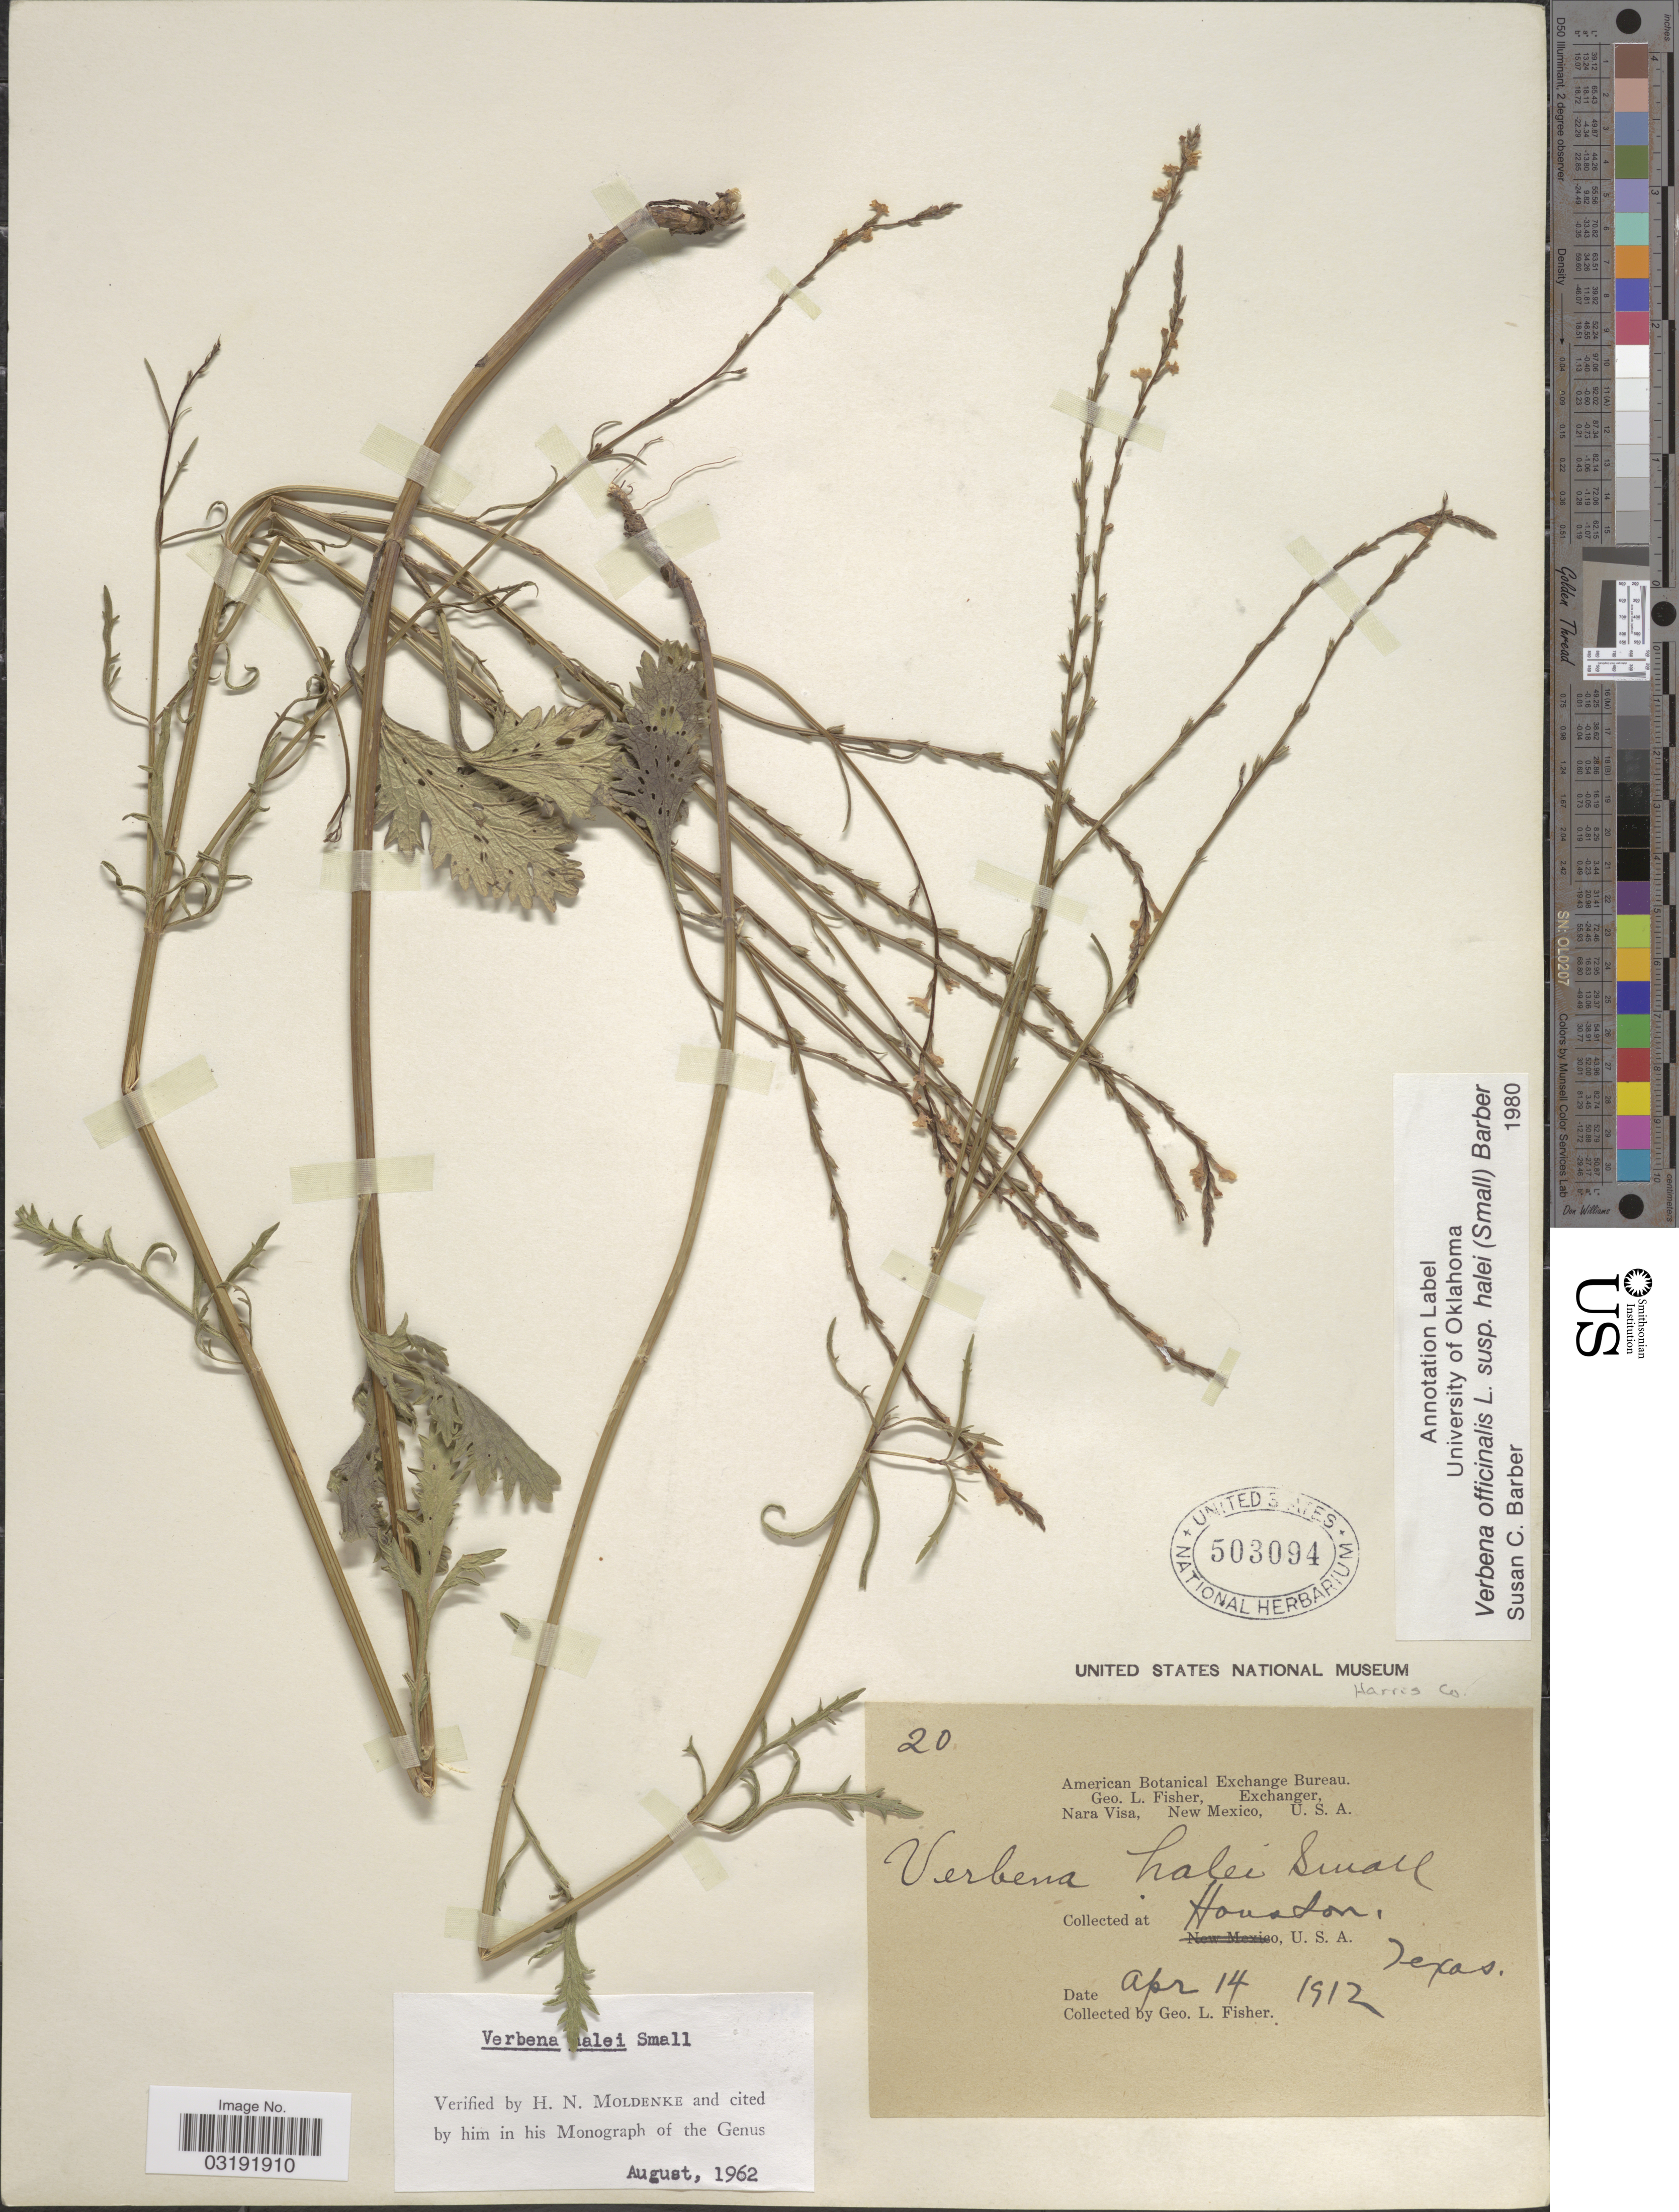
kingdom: Plantae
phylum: Tracheophyta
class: Magnoliopsida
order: Lamiales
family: Verbenaceae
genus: Verbena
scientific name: Verbena officinalis subsp. halei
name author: L.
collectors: G. L. Fisher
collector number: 20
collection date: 1912-04-14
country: United States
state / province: Texas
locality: Harris Co. Houston.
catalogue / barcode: US 503094